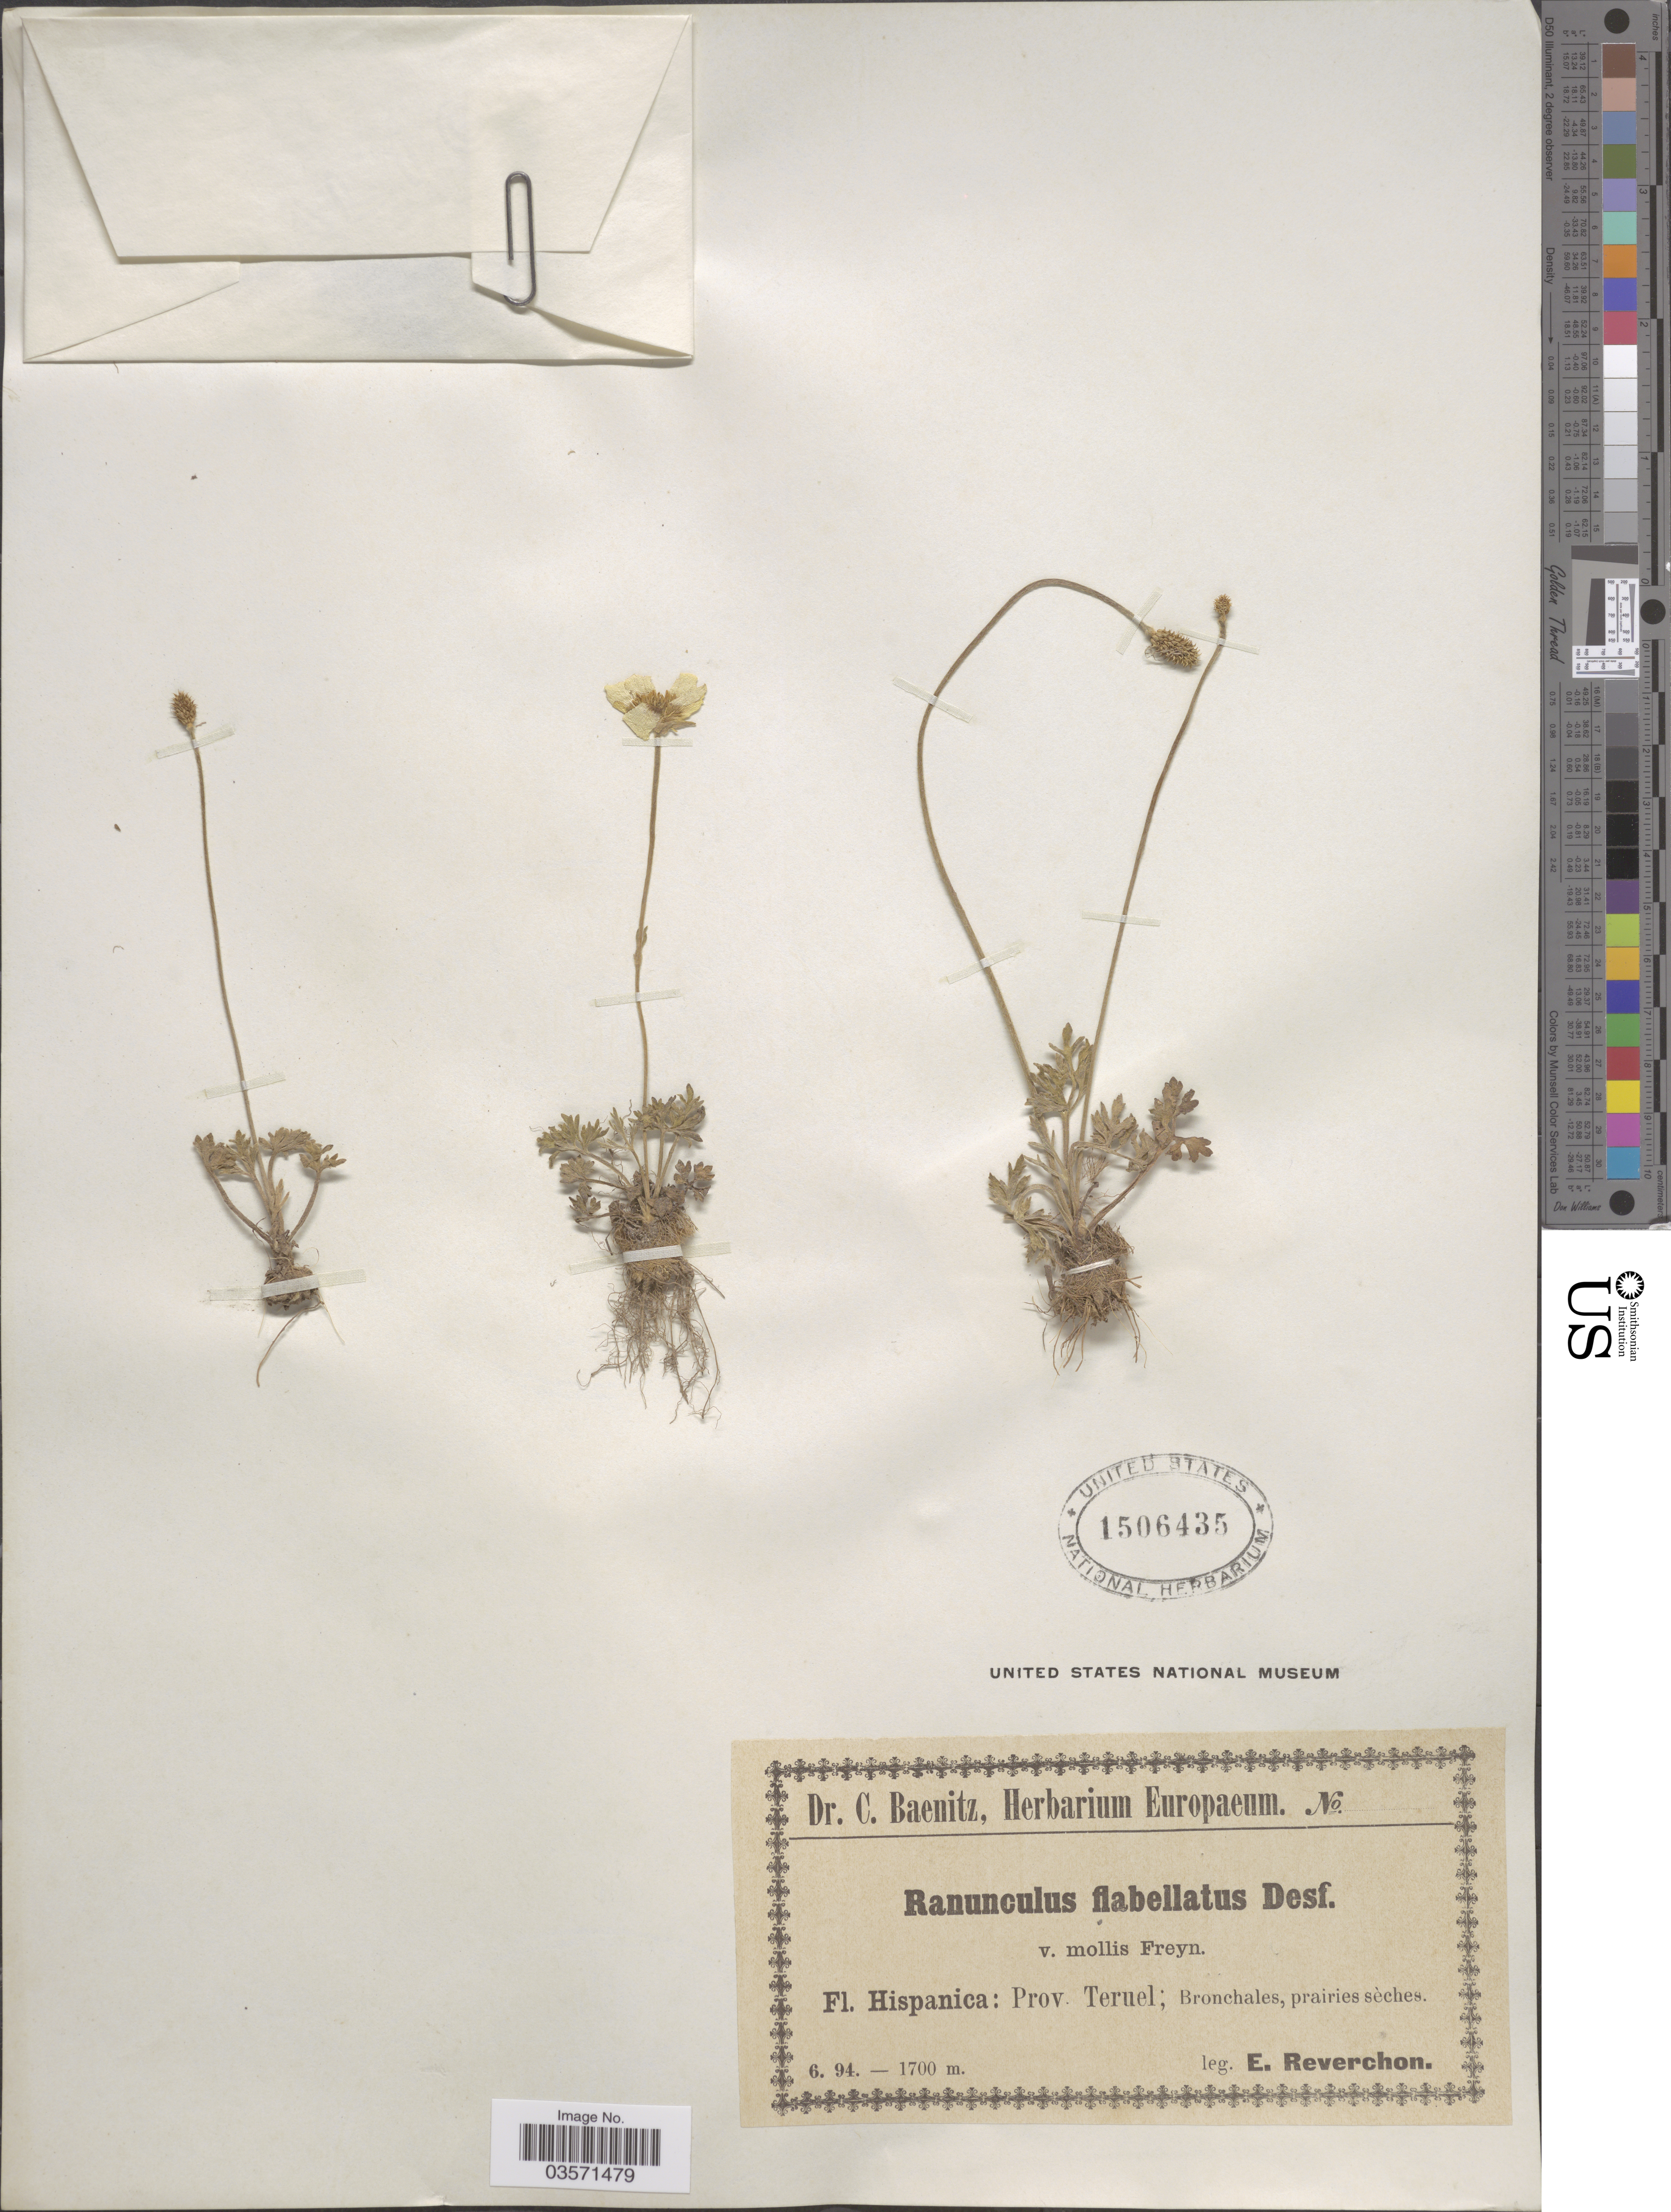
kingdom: Plantae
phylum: Tracheophyta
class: Magnoliopsida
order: Ranunculales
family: Ranunculaceae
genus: Ranunculus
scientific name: Ranunculus flabellaris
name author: Raf.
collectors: E. Reverchon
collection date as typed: Transcribed d/m/y: /6/94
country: Spain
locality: Hispanica: Prov. Teruel; Bronchales.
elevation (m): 1700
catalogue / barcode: US 1506435